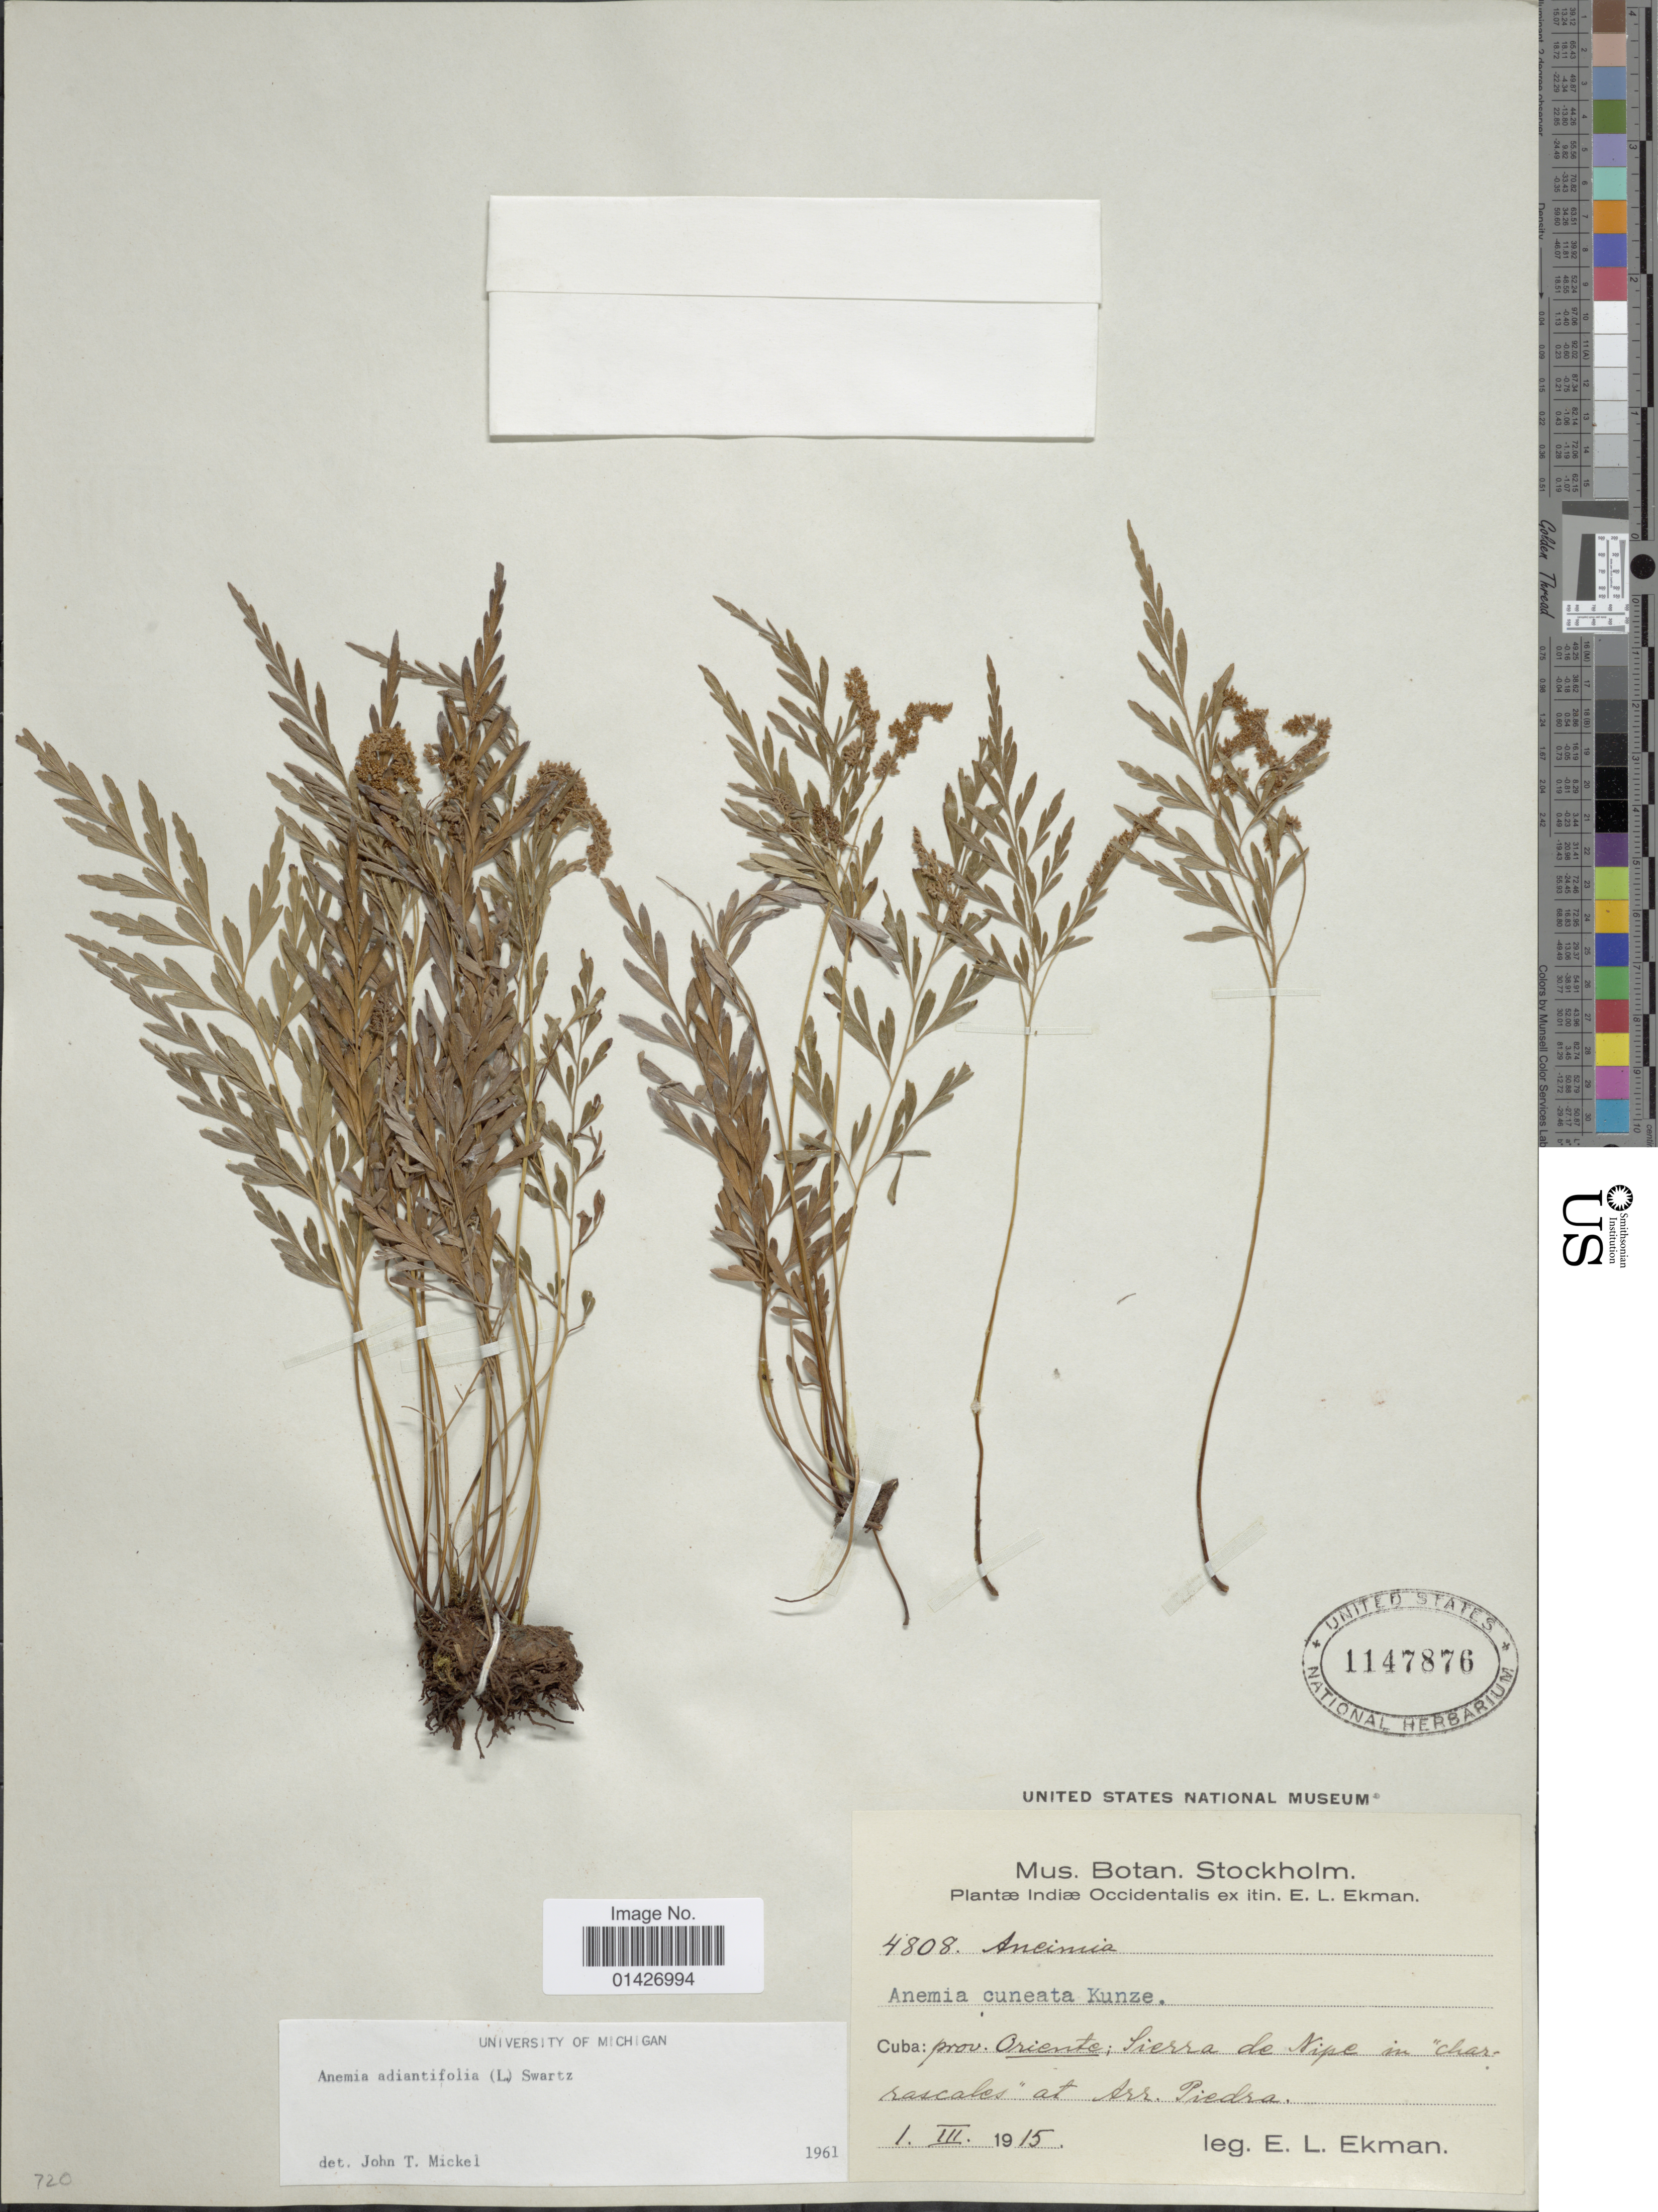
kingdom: Plantae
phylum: Tracheophyta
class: Polypodiopsida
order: Schizaeales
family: Anemiaceae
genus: Anemia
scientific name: Anemia adiantifolia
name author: (L.) Sw.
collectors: E. L. Ekman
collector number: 4808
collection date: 1915-03-01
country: Cuba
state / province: Oriente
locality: Sierra de Nipe in "charrascales" at Arr. Piedra.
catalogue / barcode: US 1147876